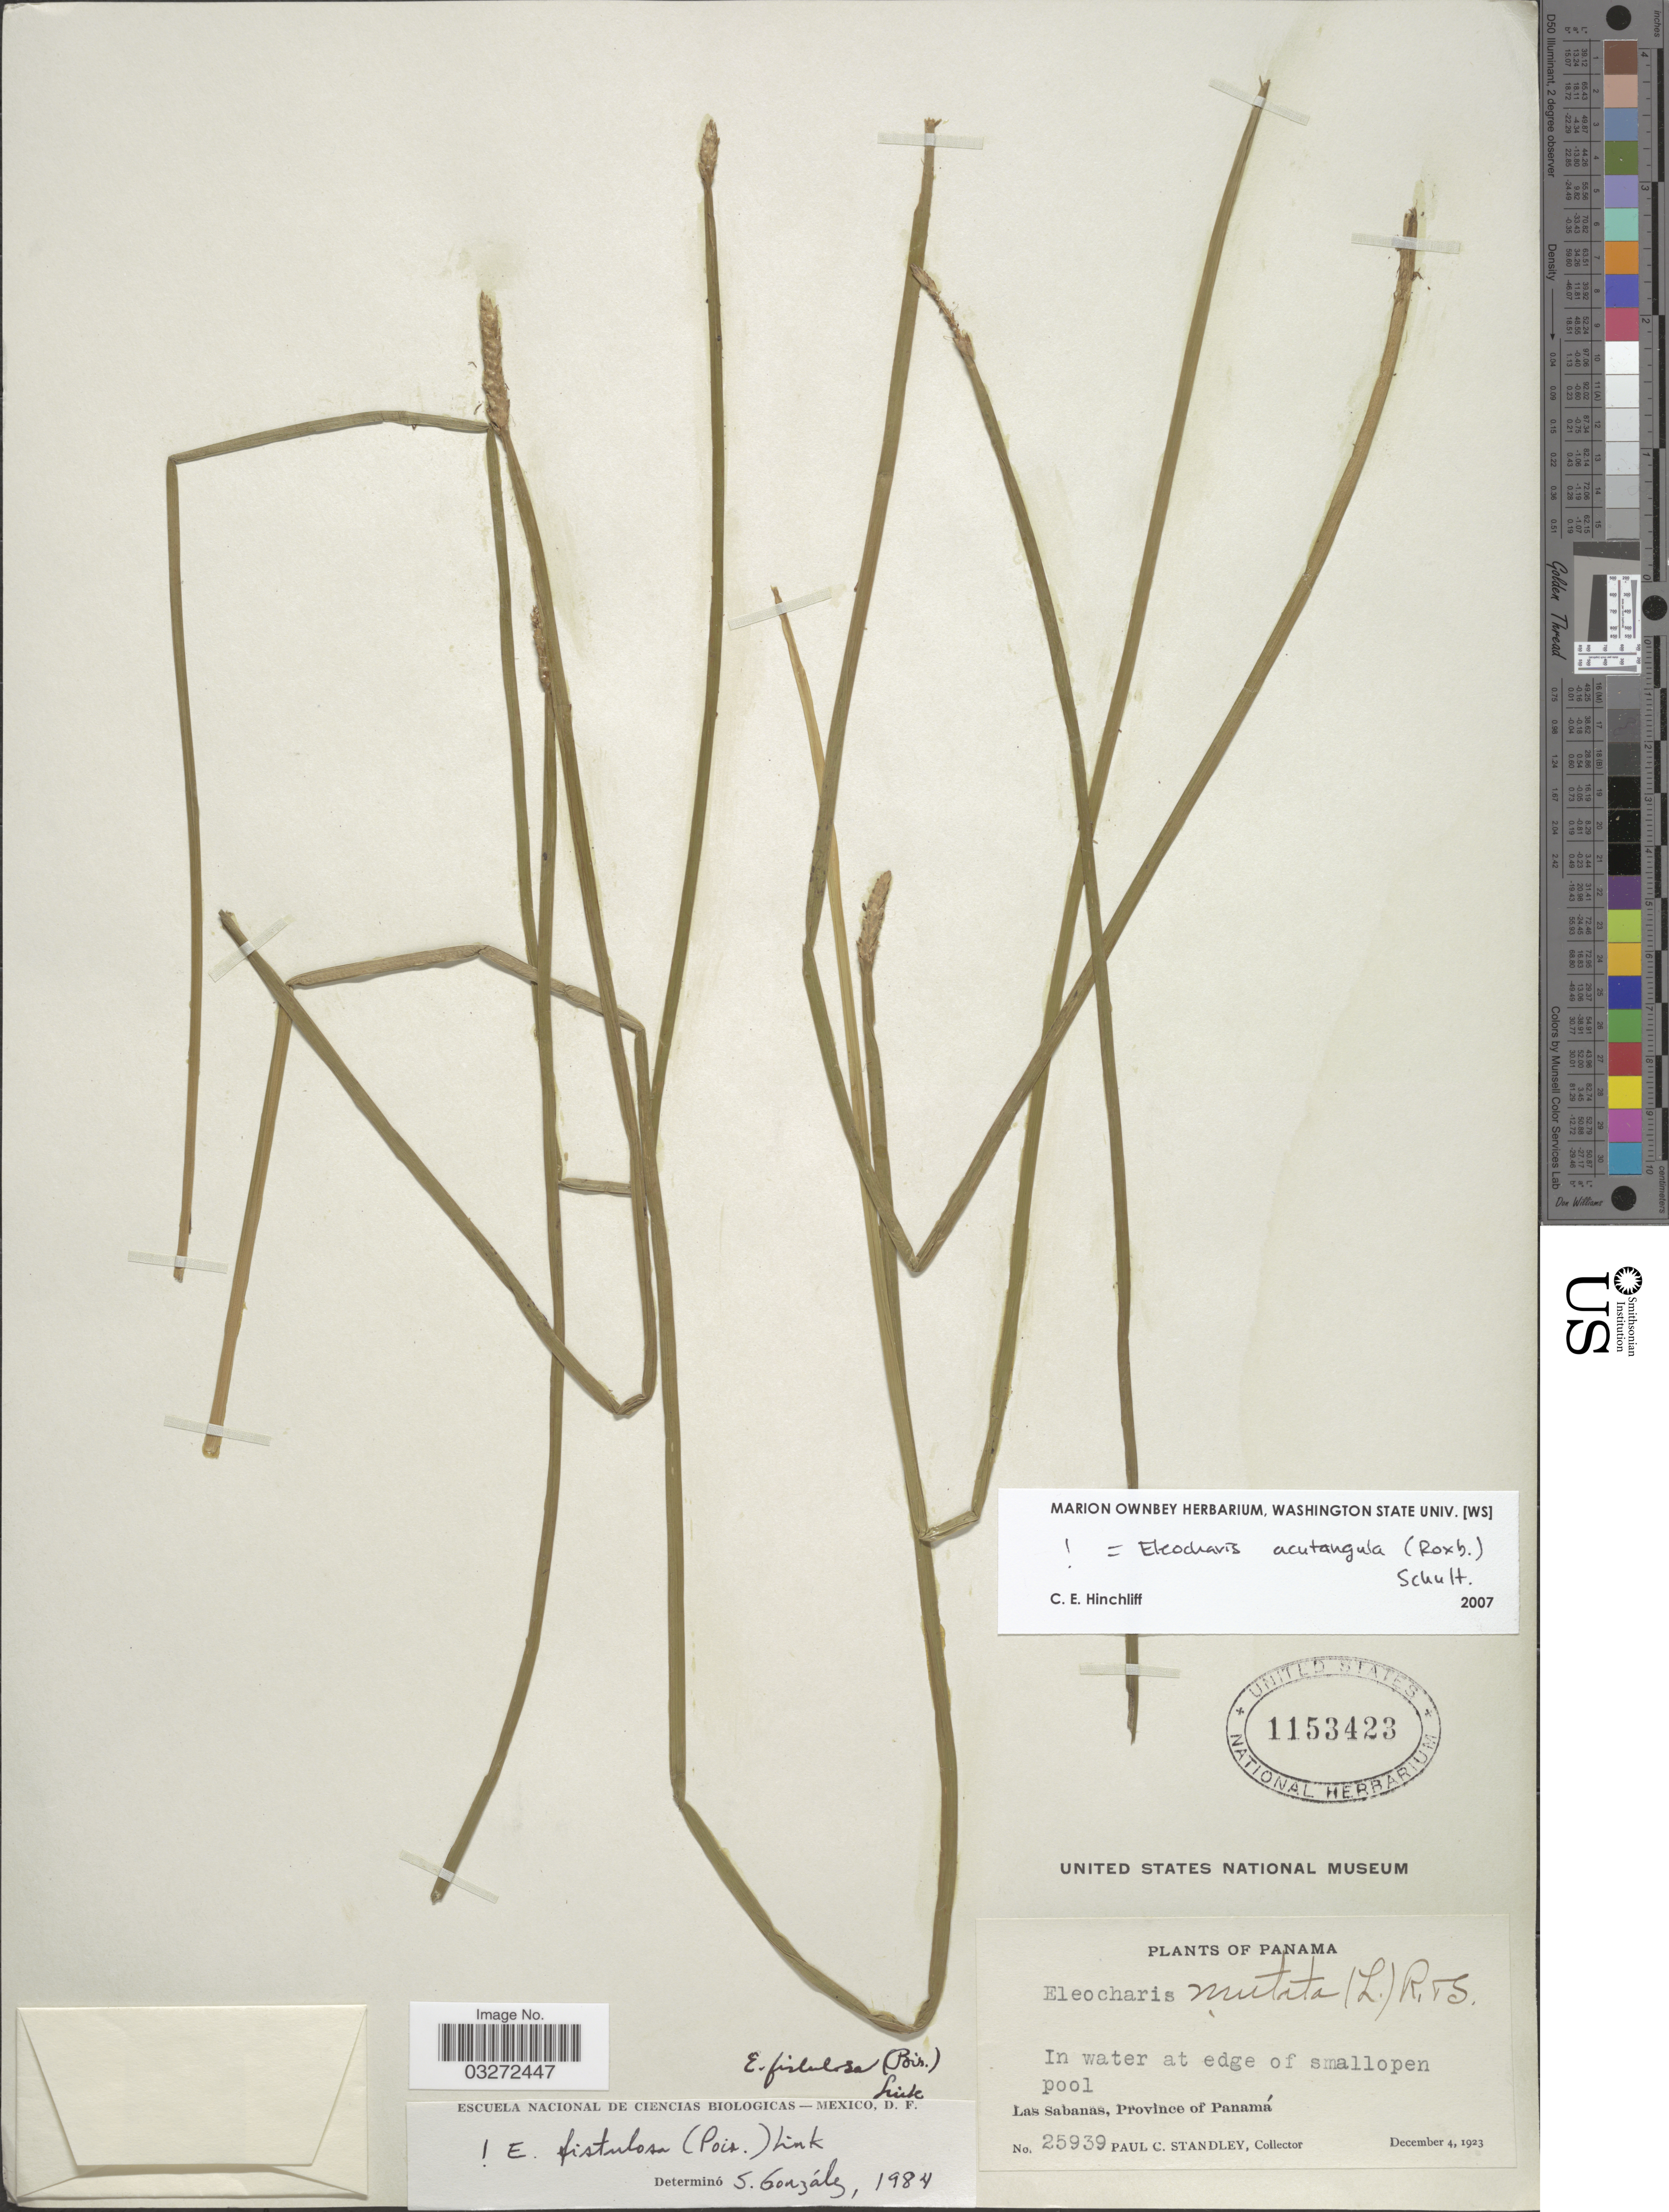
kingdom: Plantae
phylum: Tracheophyta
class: Liliopsida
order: Poales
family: Cyperaceae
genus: Eleocharis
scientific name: Eleocharis acutangula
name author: (Roxb.) Schult.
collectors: P. C. Standley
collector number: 25939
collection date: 1923-12-04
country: Panama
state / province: Panamá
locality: Las Sabanas.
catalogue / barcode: US 1153423